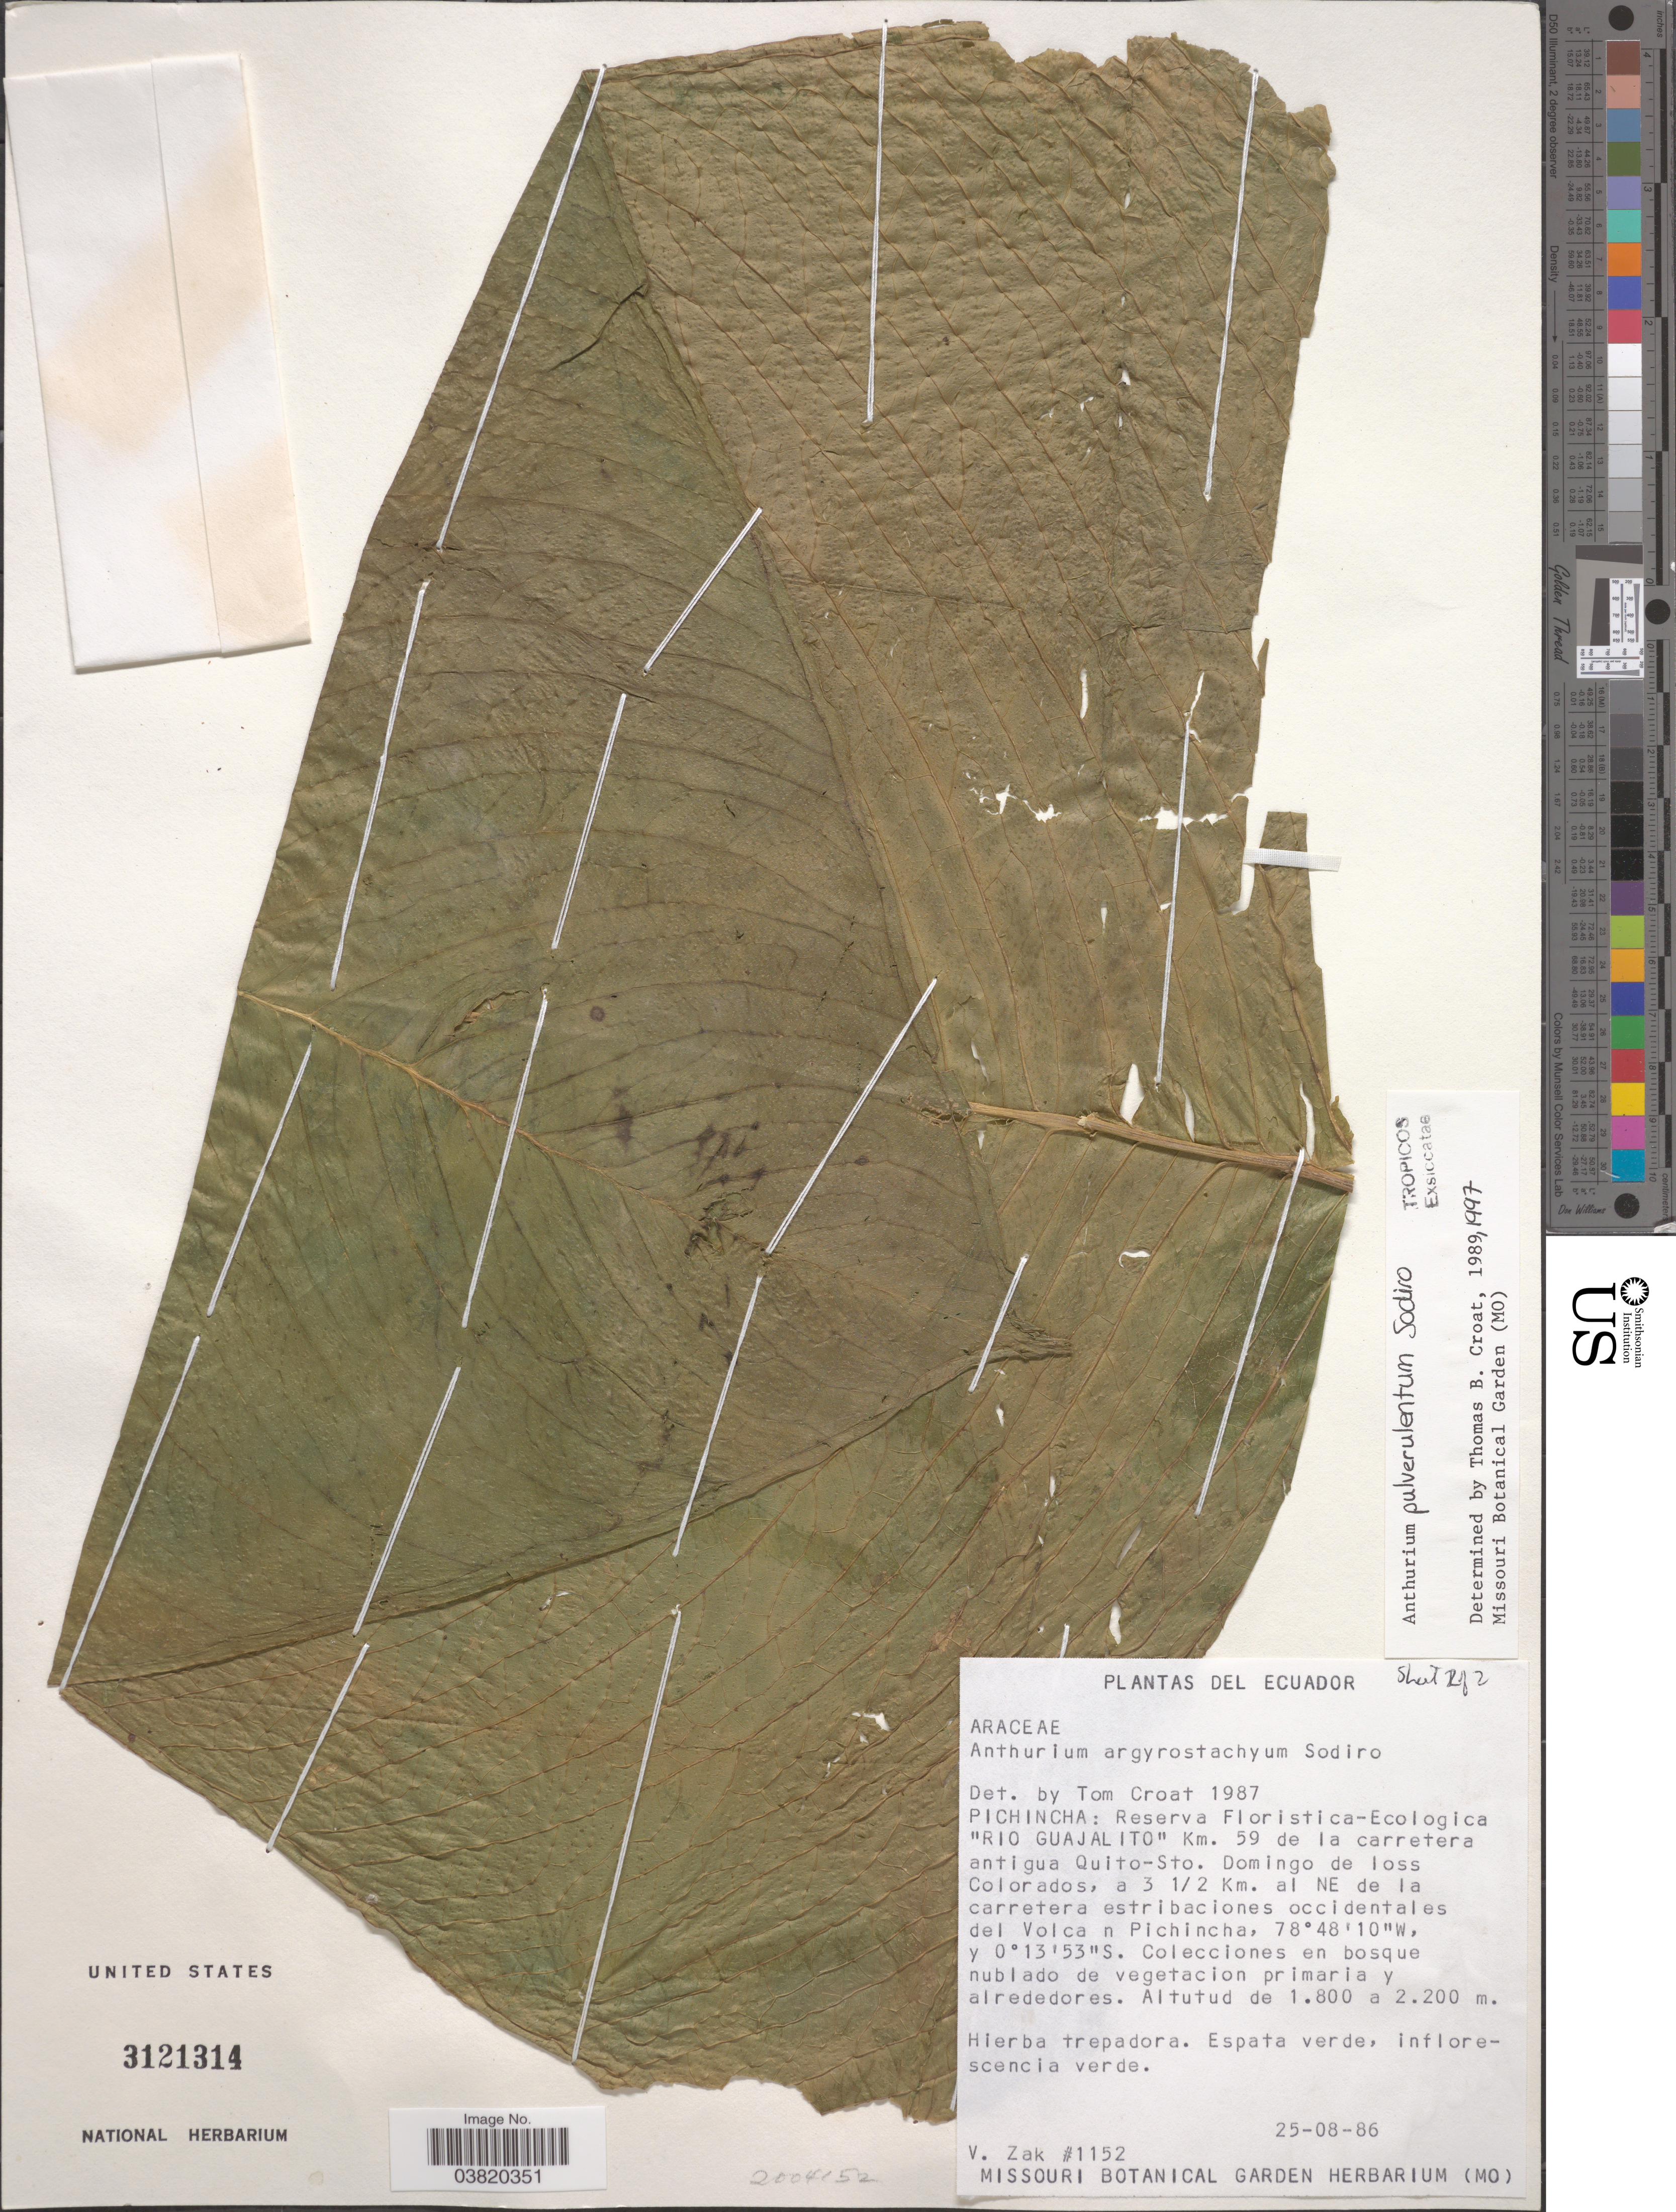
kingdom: Plantae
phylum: Tracheophyta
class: Liliopsida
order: Alismatales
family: Araceae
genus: Anthurium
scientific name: Anthurium pulverulentum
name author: Sodiro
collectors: V. Zak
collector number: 1152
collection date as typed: Transcribed d/m/y: 25/8/86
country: Ecuador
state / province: Pichincha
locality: Reserva Floristica-Ecologica "Rio Guajalito" Km. 59 de la carretera antigua Quito-Sto. Domingo de loss Colorados, a 3 1/2 Km. al NE de la carretera estribaciones occidentales del Volcan Pichincha.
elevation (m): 1800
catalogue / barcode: US 3121314